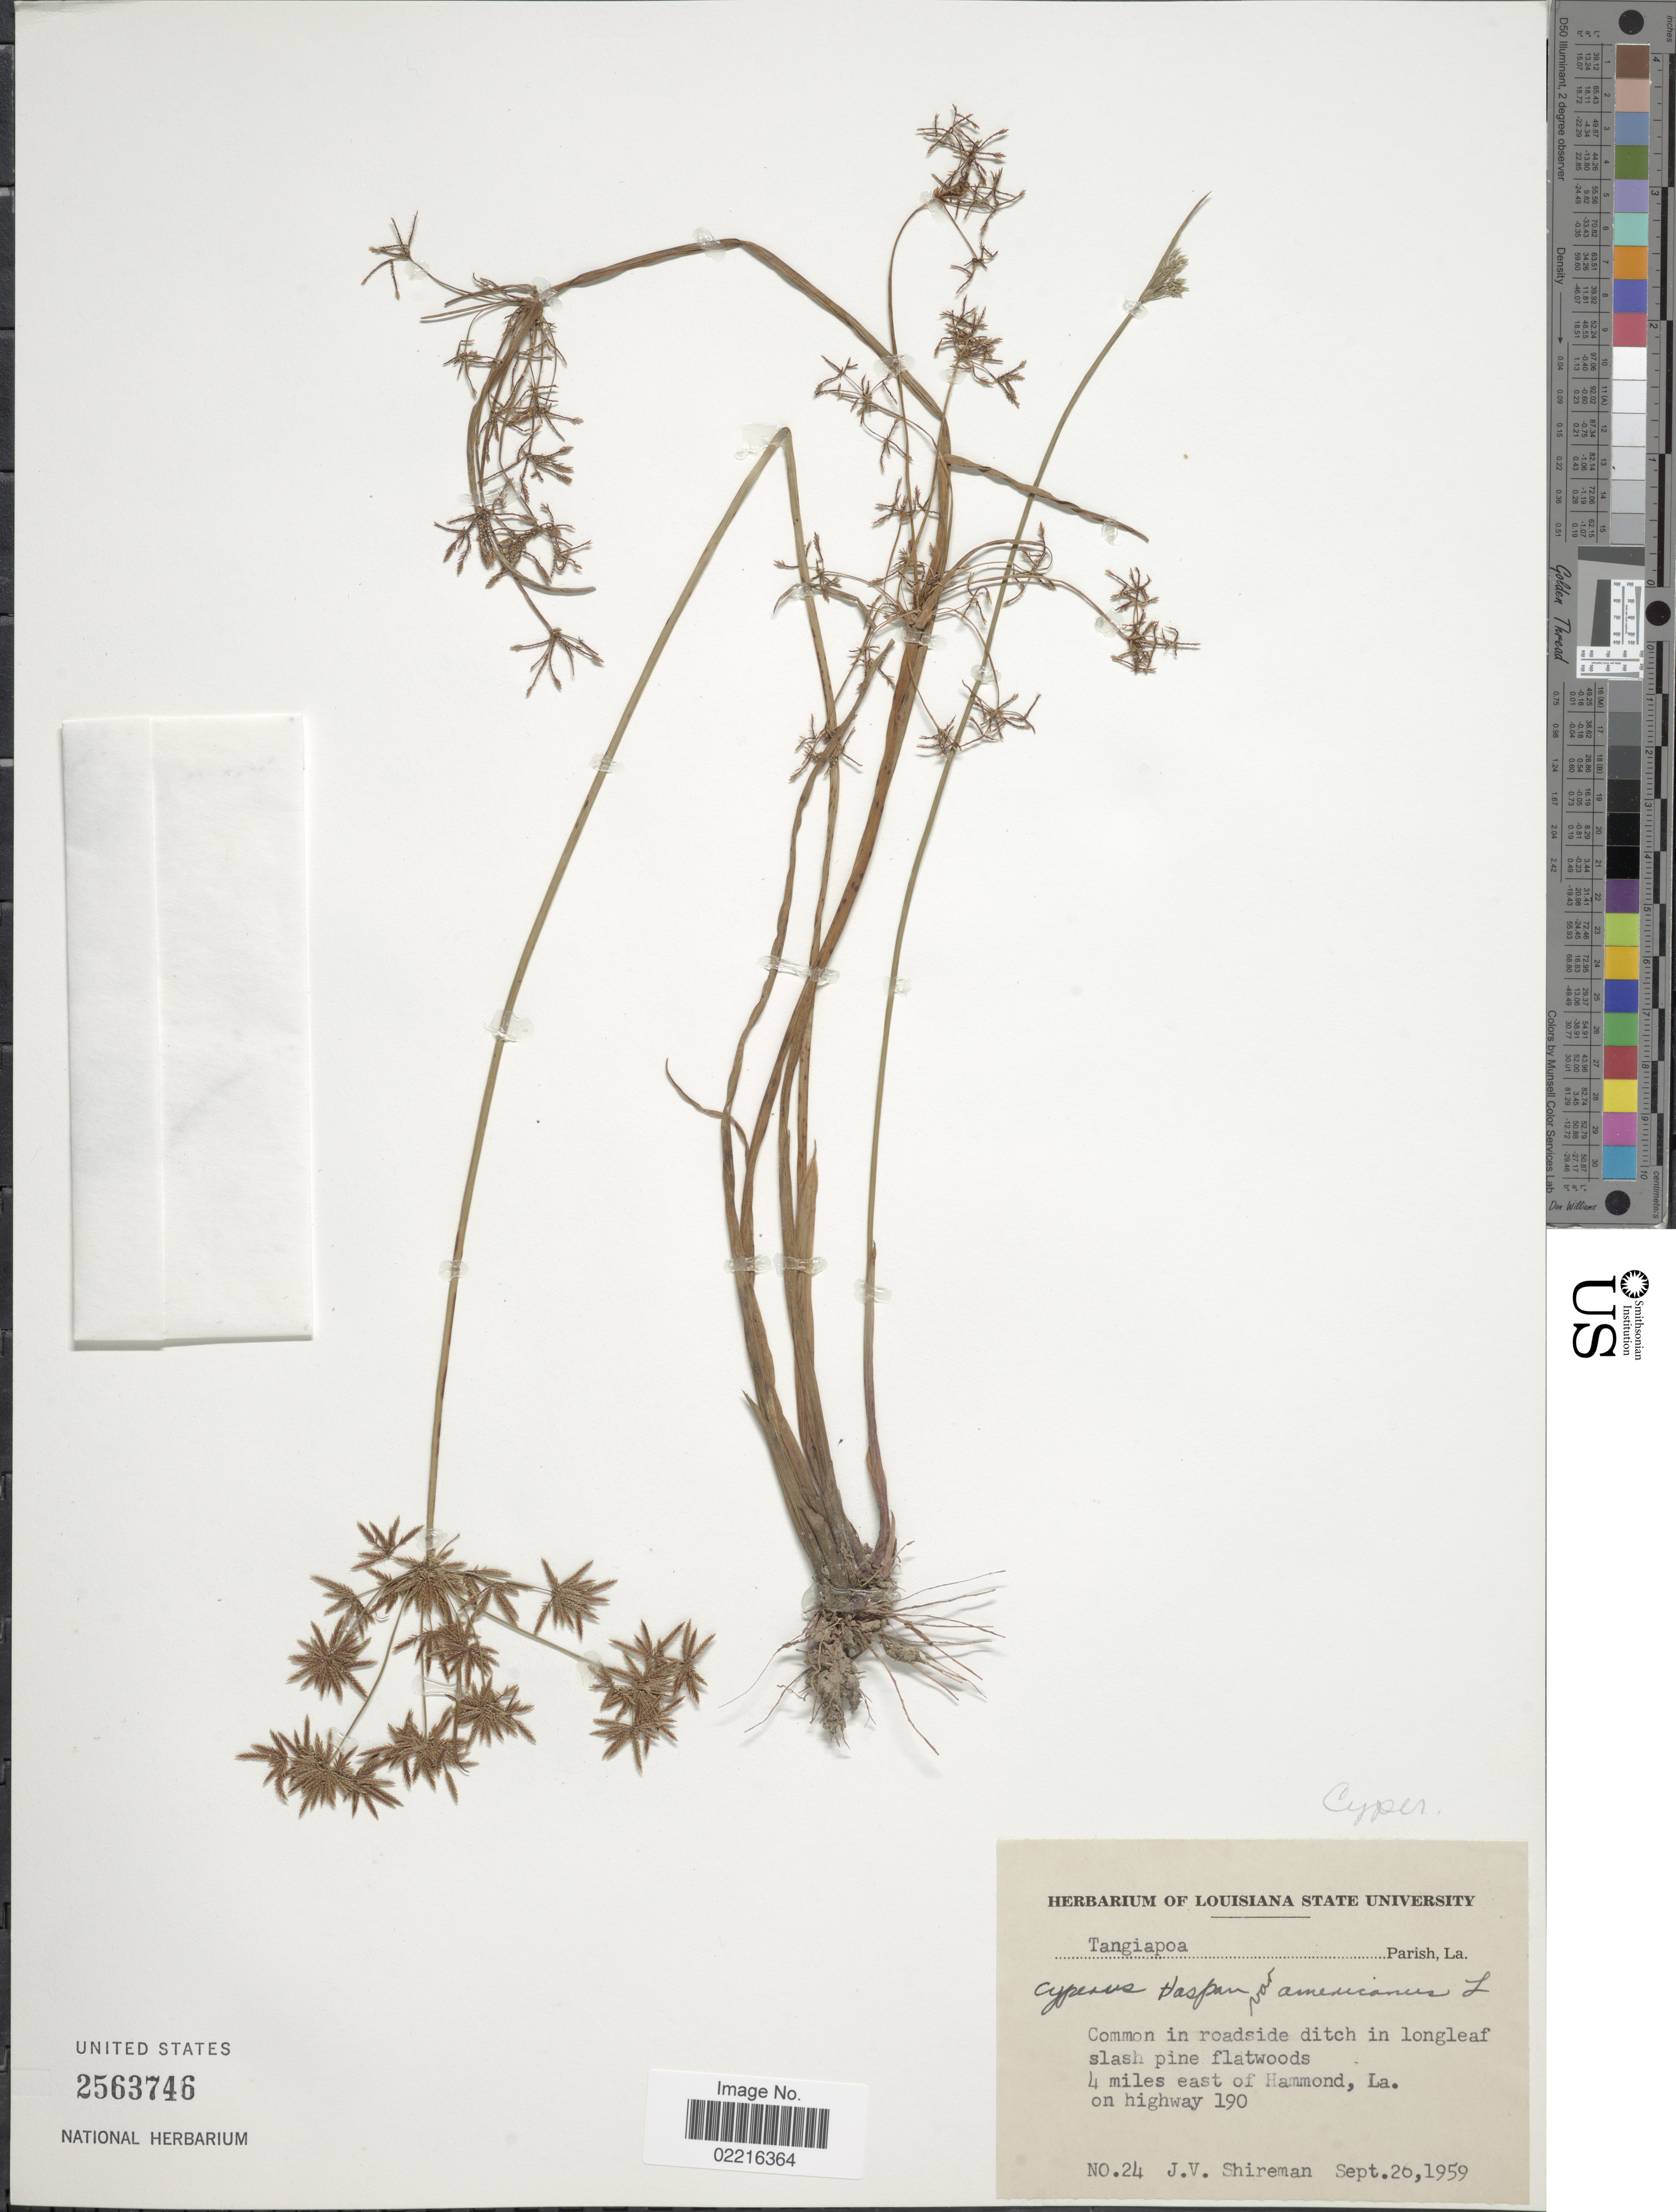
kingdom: Plantae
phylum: Tracheophyta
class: Liliopsida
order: Poales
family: Cyperaceae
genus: Cyperus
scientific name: Cyperus haspan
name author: L.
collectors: J. Shireman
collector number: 24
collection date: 1959-09-26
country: United States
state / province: Louisiana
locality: Tangiapoa Parish, La, 4 miles east of Hammond, La. on highway 190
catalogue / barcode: US 2563746